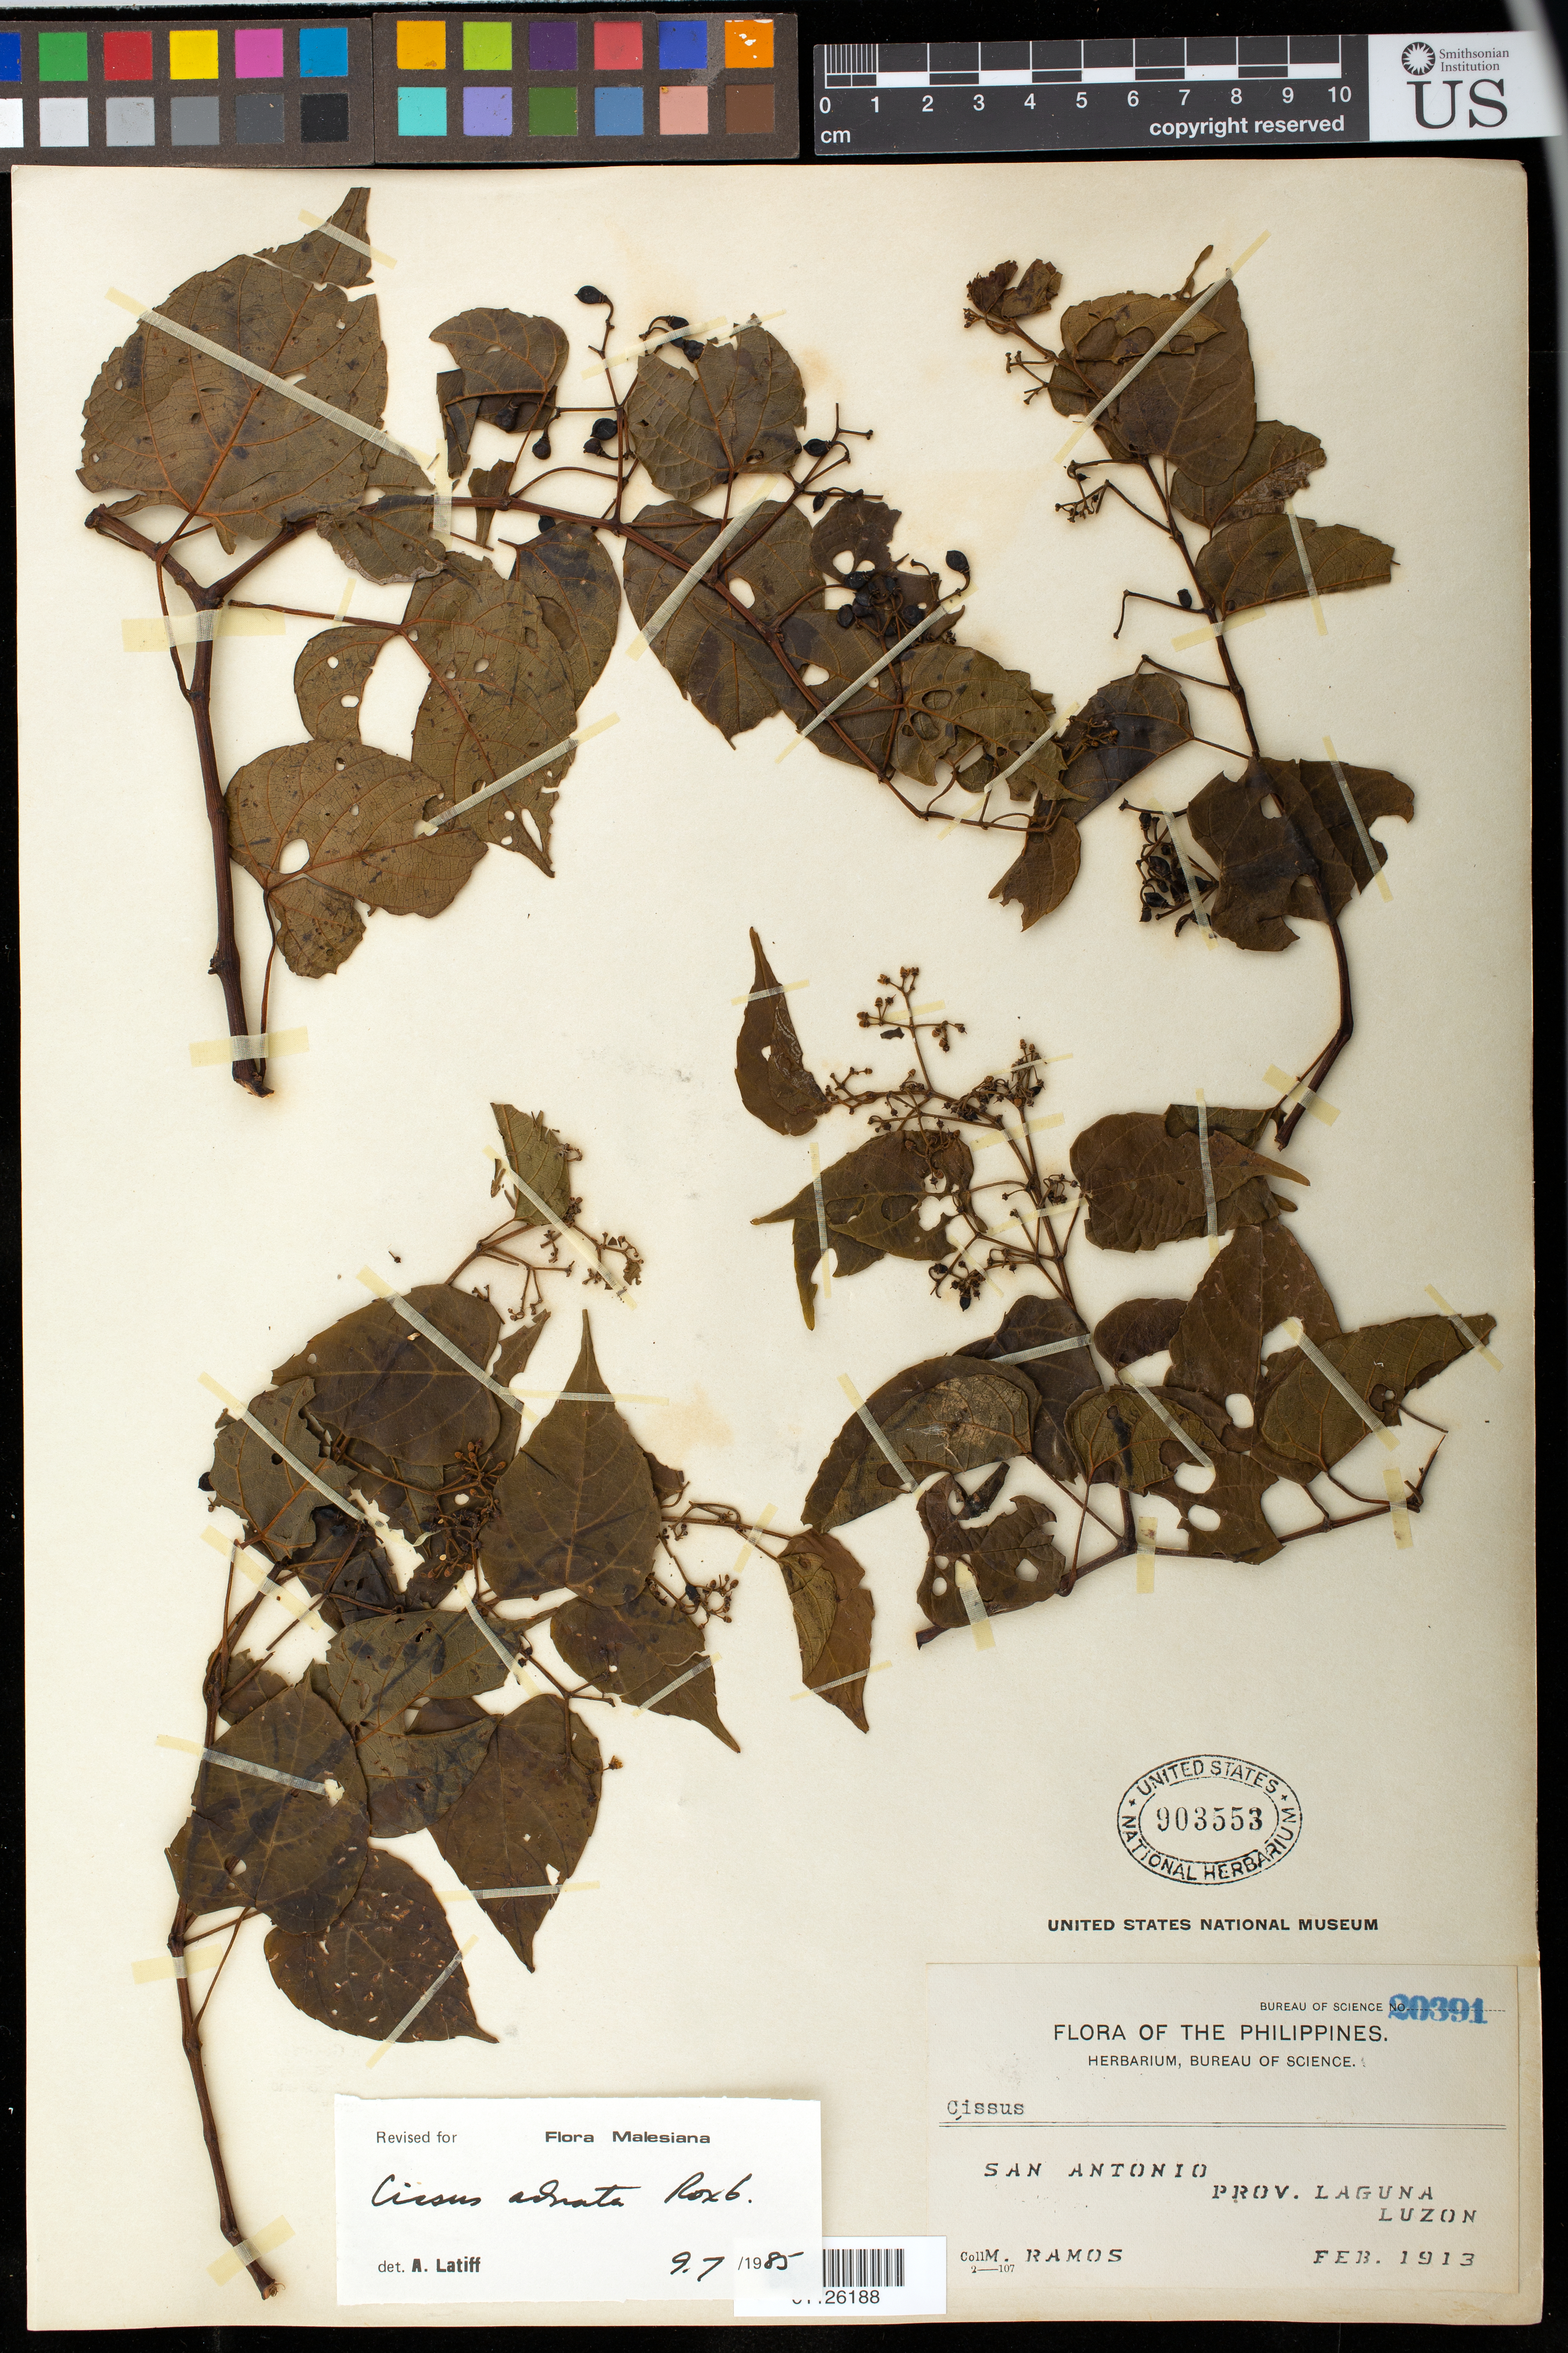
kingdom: Plantae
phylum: Tracheophyta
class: Magnoliopsida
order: Vitales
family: Vitaceae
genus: Cissus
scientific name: Cissus adnata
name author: Roxb.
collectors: M. Ramos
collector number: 20391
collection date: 1913-02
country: Philippines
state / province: Calabarzon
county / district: Laguna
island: Luzon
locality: San Antonio, Luzon.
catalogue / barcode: US 903553